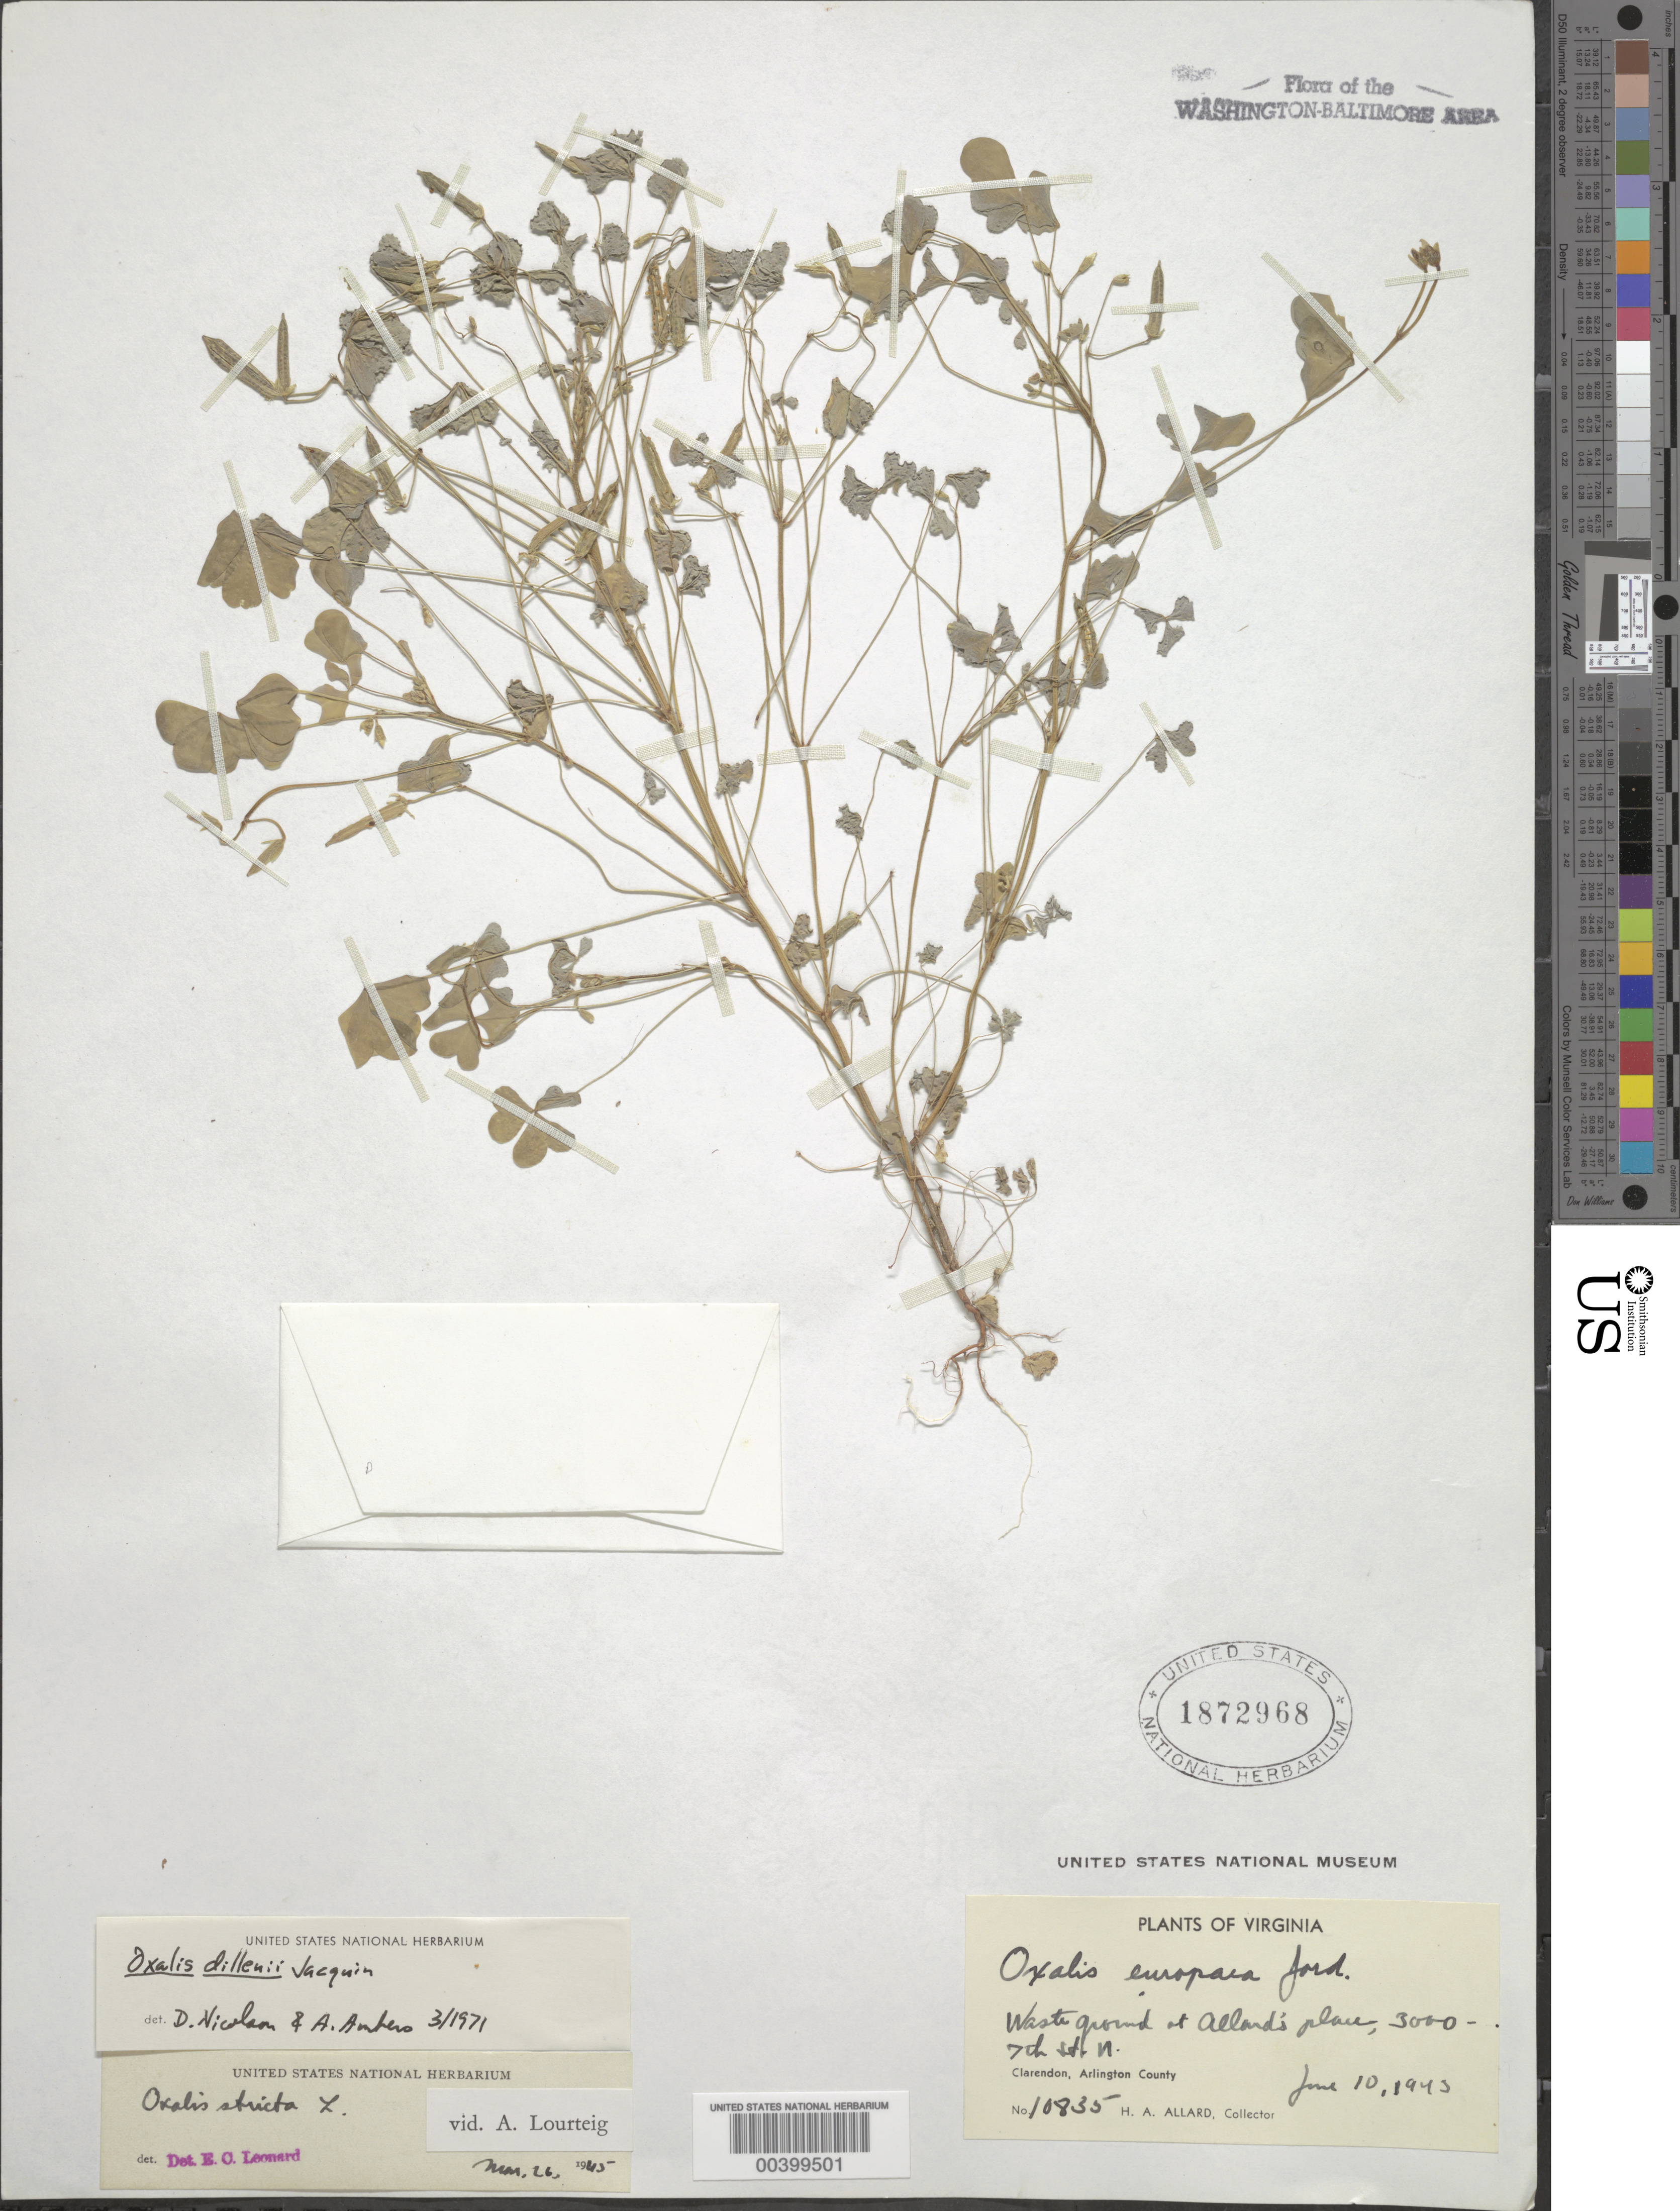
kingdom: Plantae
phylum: Tracheophyta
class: Magnoliopsida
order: Oxalidales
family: Oxalidaceae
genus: Oxalis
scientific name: Oxalis stricta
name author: L.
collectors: H. A. Allard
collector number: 10835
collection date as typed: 10 Jun 1943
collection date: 1943-06-10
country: United States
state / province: Virginia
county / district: Arlington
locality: Allards Yard, Clarendon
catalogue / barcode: US 1872968